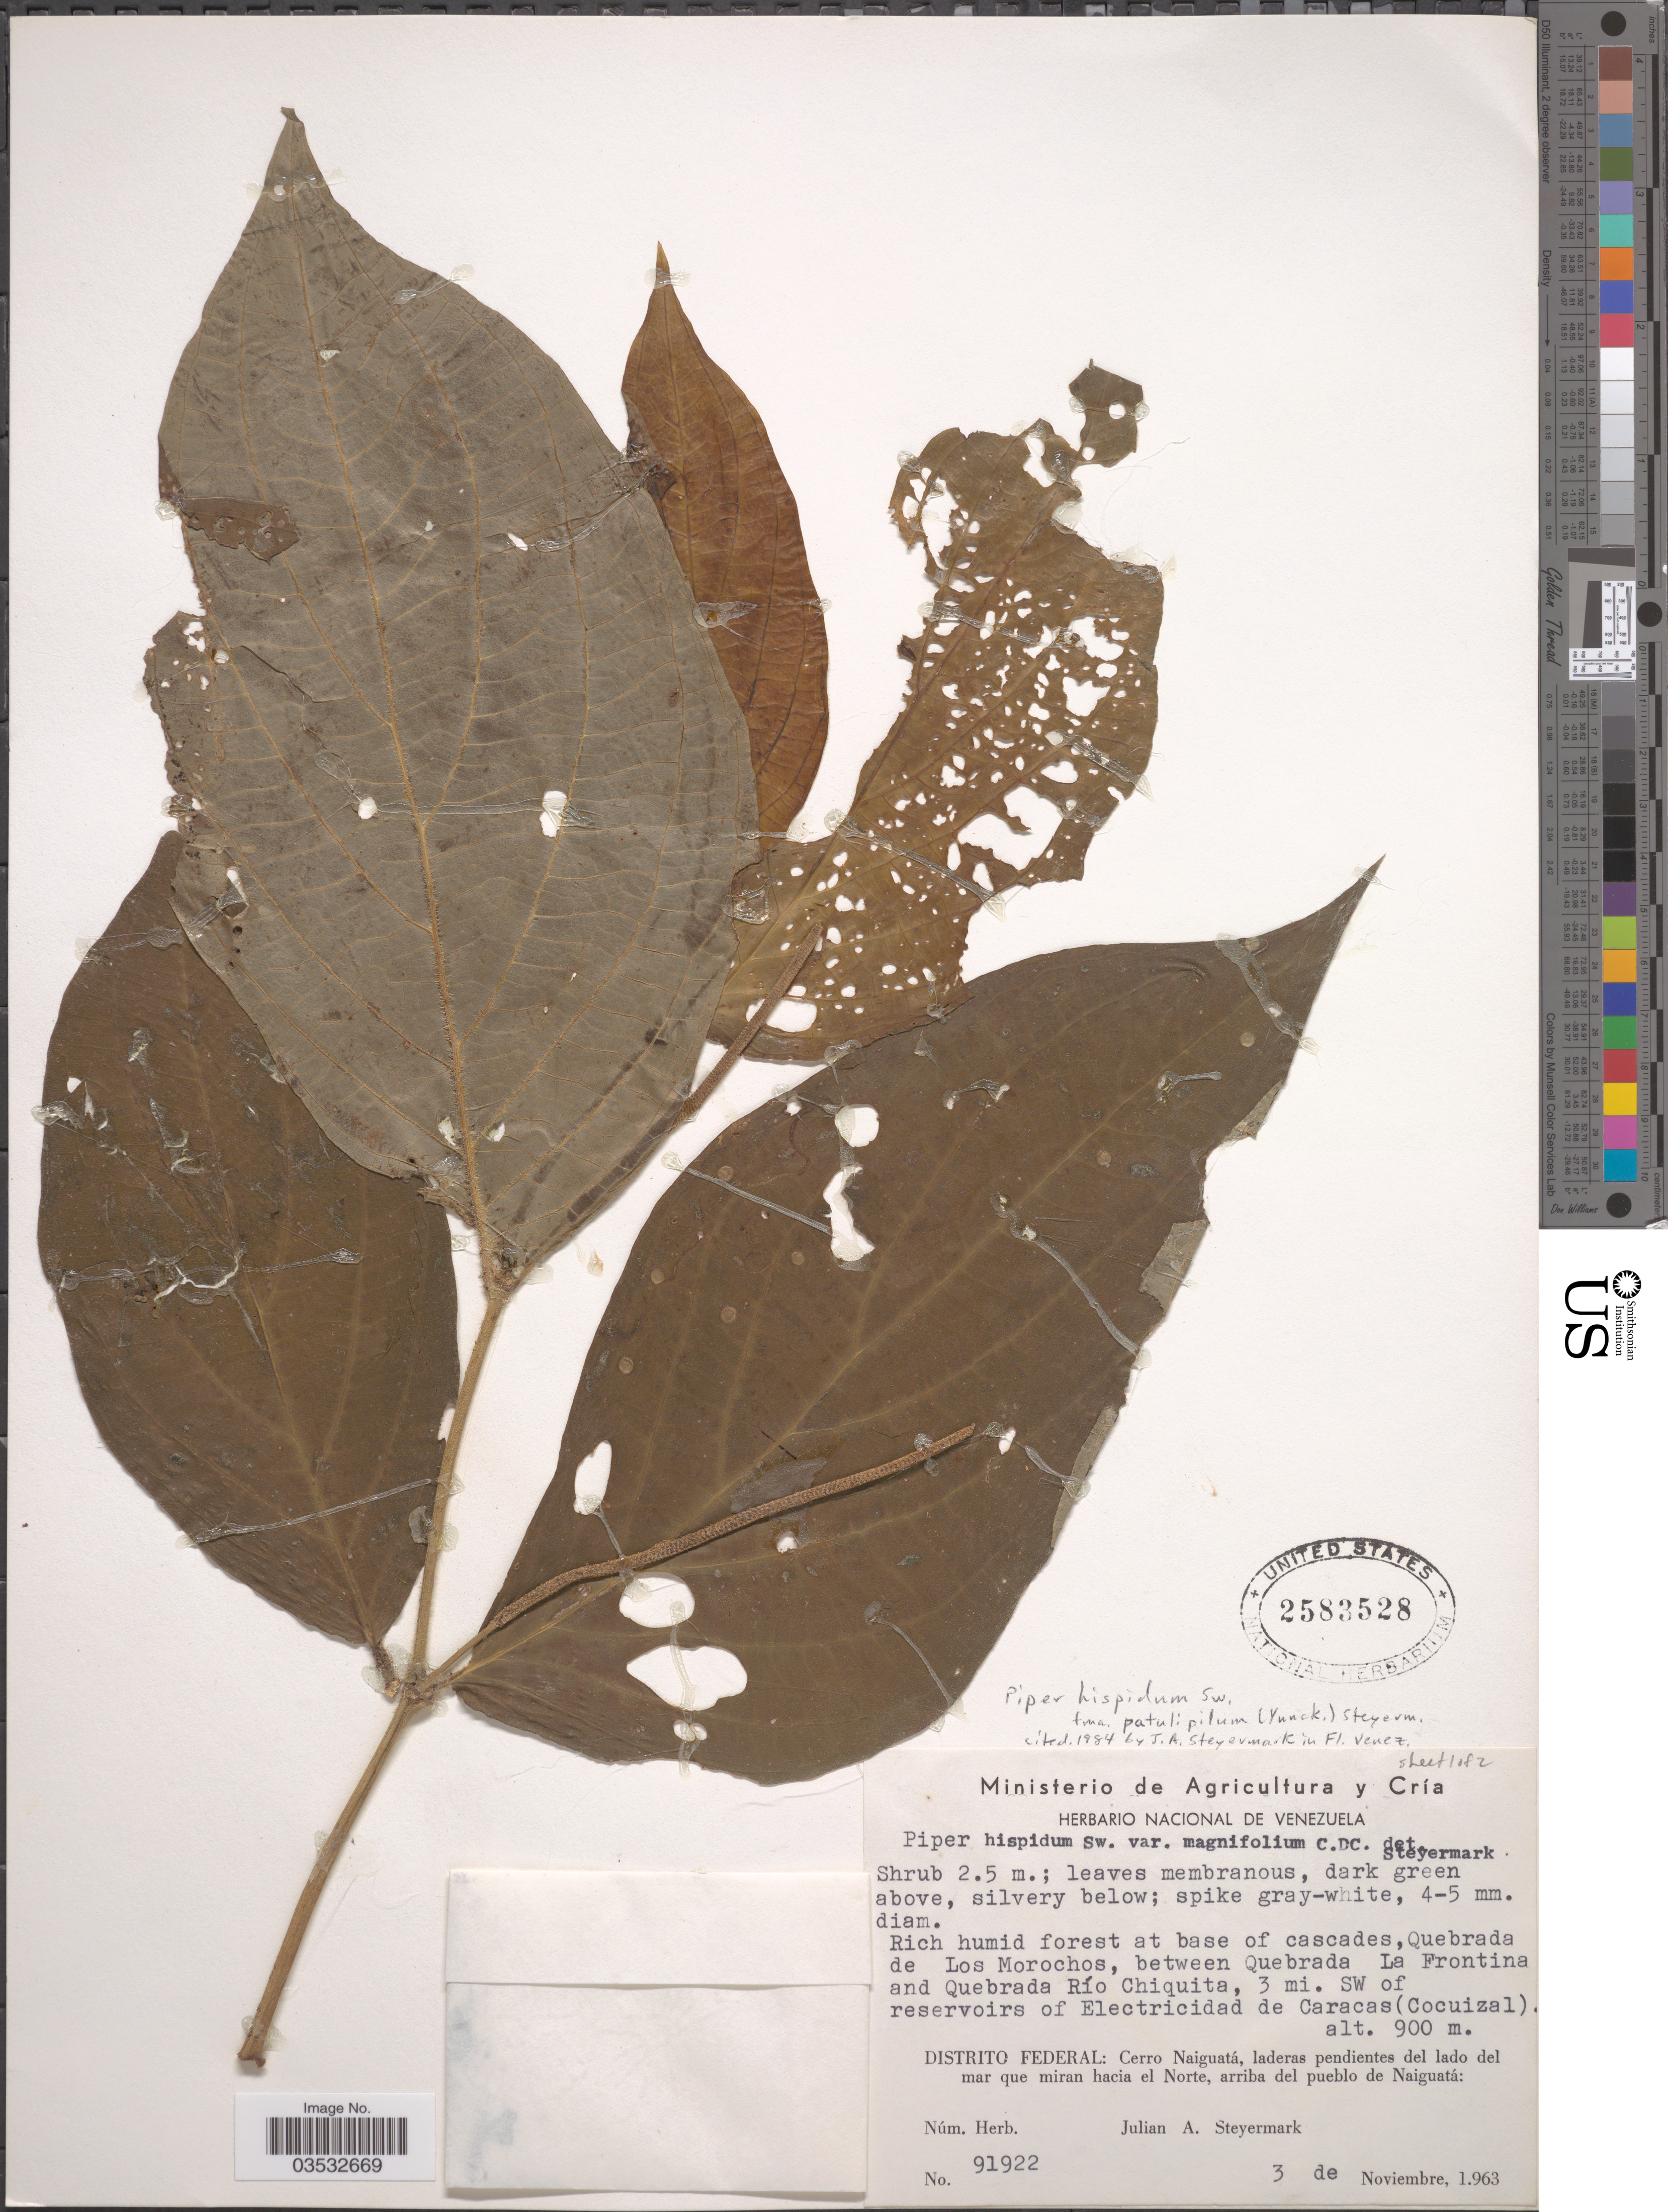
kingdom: Plantae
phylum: Tracheophyta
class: Magnoliopsida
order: Piperales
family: Piperaceae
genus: Piper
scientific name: Piper hispidum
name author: Sw.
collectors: J. Steyermark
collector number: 91922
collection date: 1963-11-03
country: Venezuela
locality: Quebrada Los Morochos, between Quebrada La Frontina and Quebrada Río Chiquita. 3 km. SW of reservoirs of Electricidad de Caracas (Cocuizal). Distrito Federal: Cerro Naiguitá, laderas pendientes del lado del mar que miran hacia el Norte, arriba del pueblo de Naiguatá.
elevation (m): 900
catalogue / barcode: US 2583528